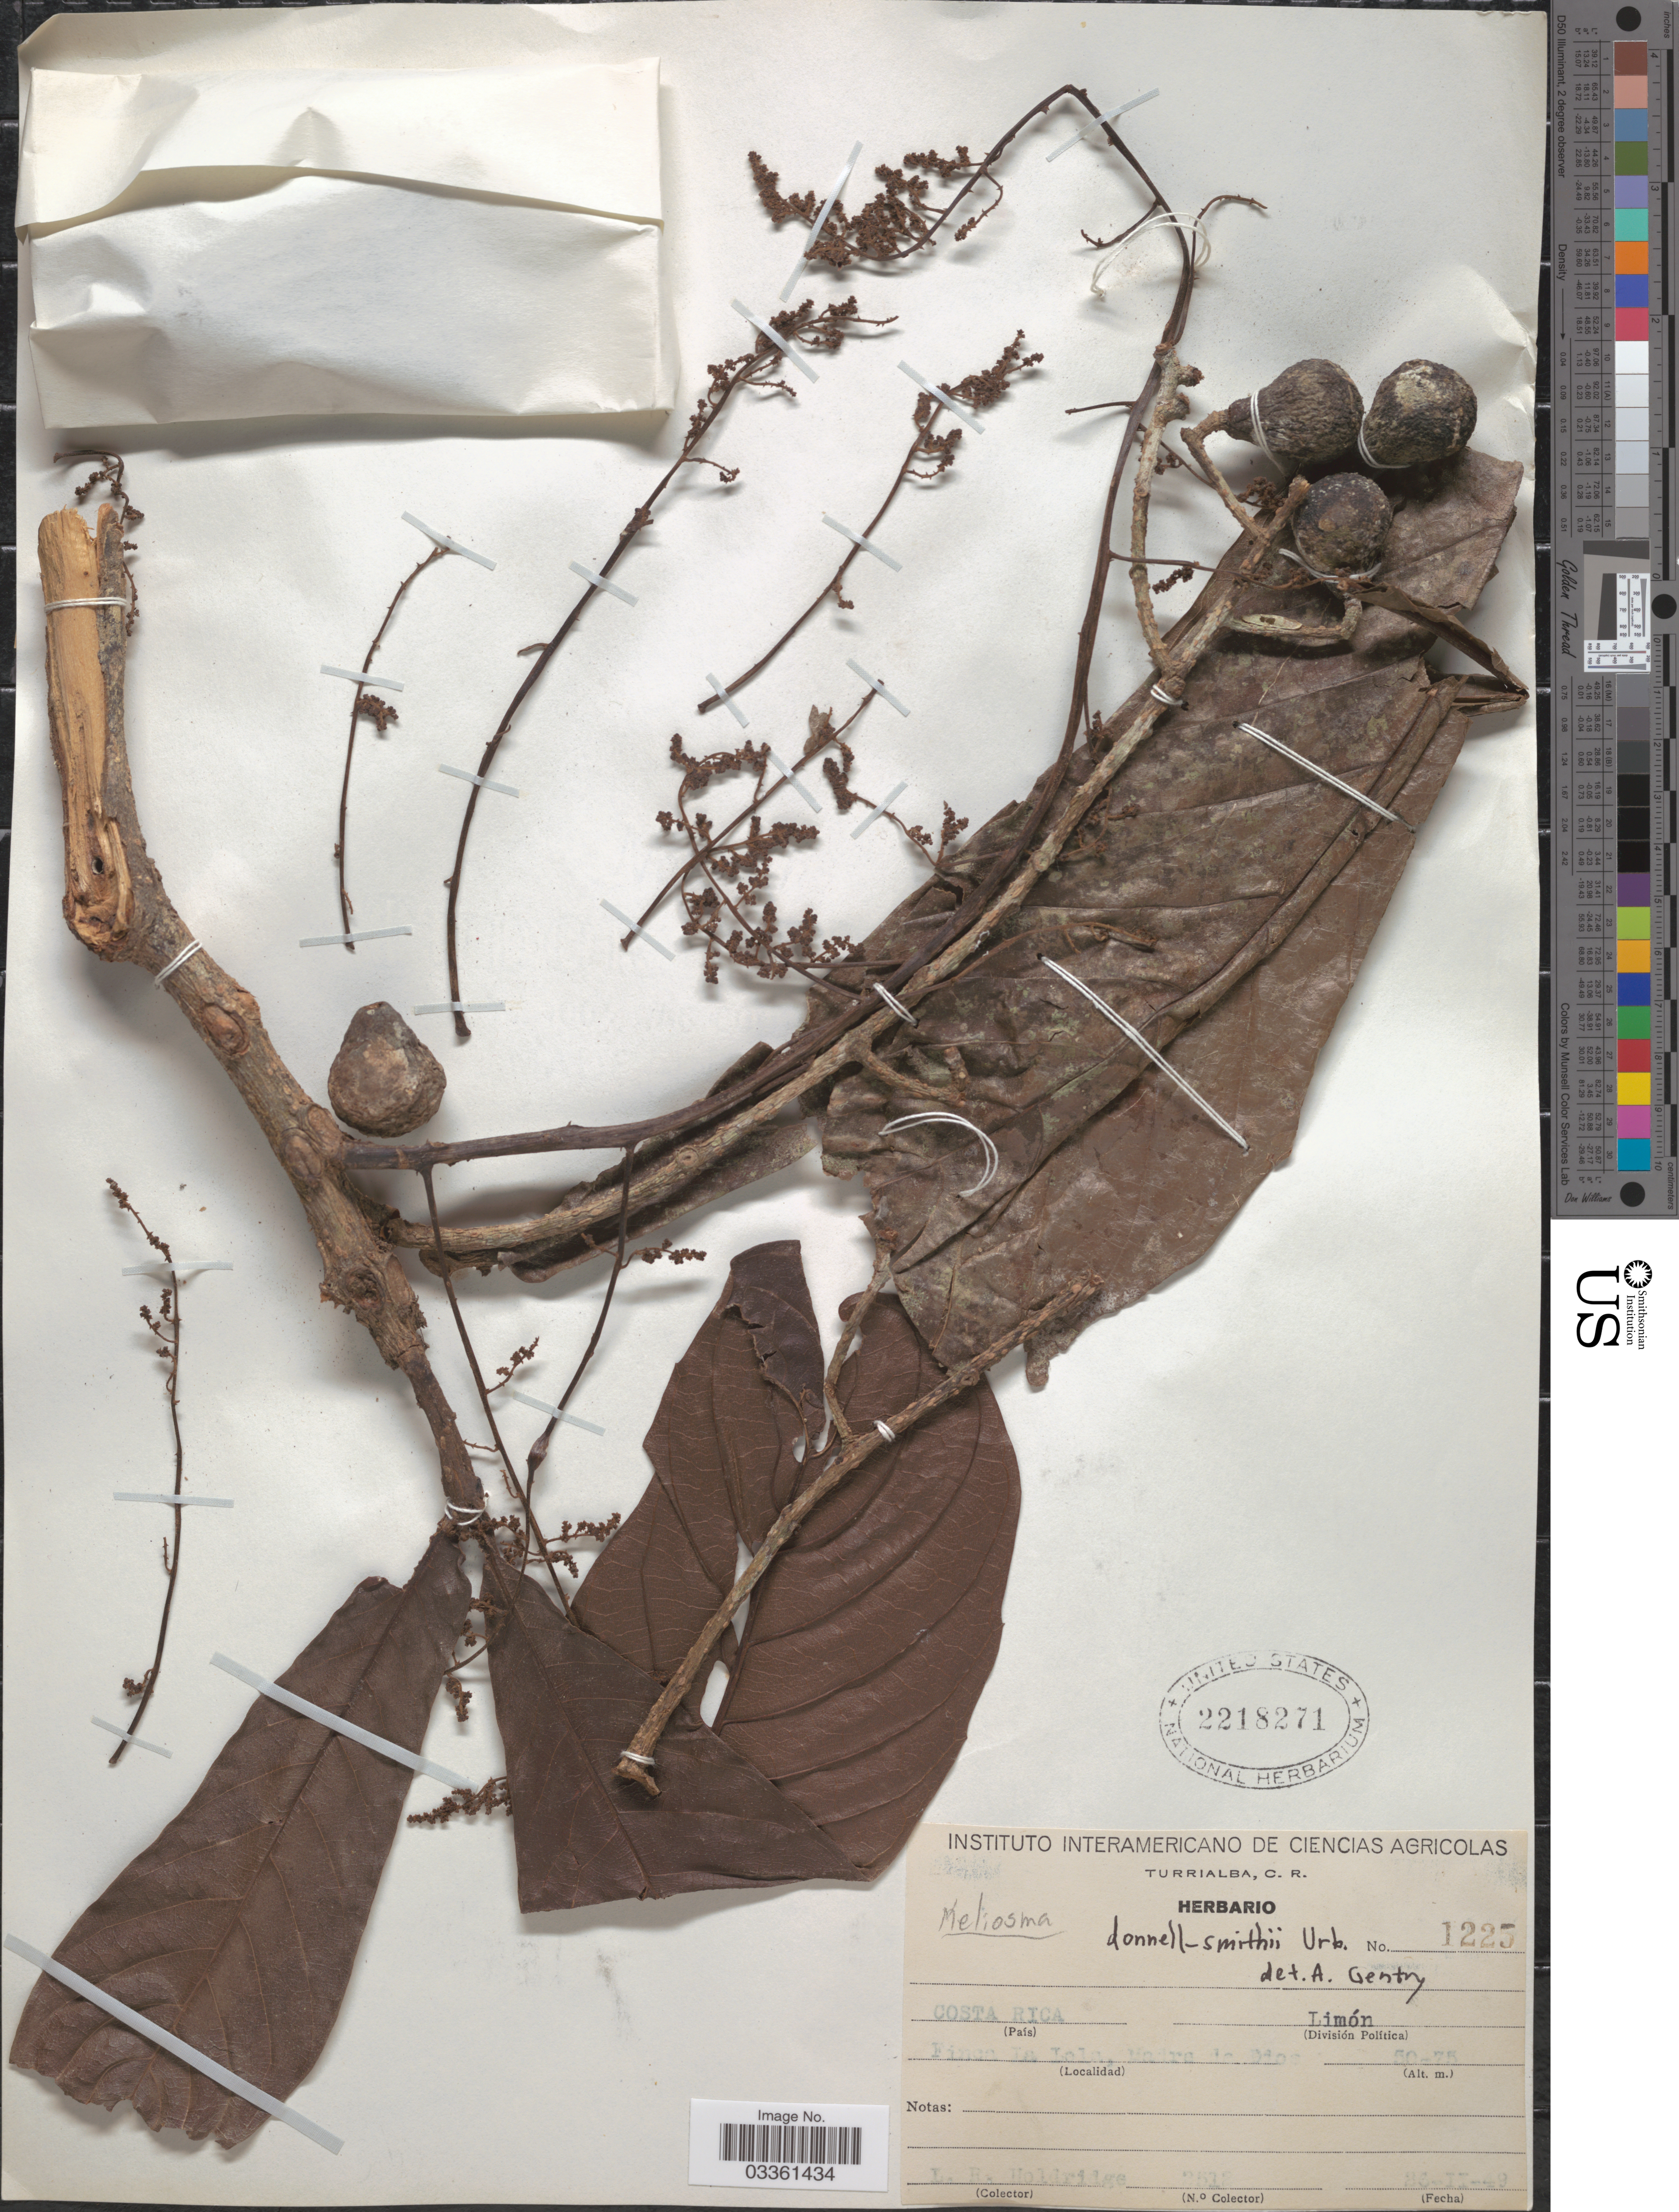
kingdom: Plantae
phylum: Tracheophyta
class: Magnoliopsida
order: Proteales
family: Sabiaceae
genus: Meliosma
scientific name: Meliosma donnellsmithii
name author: Urb. in Donn. Sm.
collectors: L. Holdridge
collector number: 1225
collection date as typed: Transcribed d/m/y: 25/2/49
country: Costa Rica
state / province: Limón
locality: Finca La Lela, [illegible text].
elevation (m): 50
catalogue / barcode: US 2218271